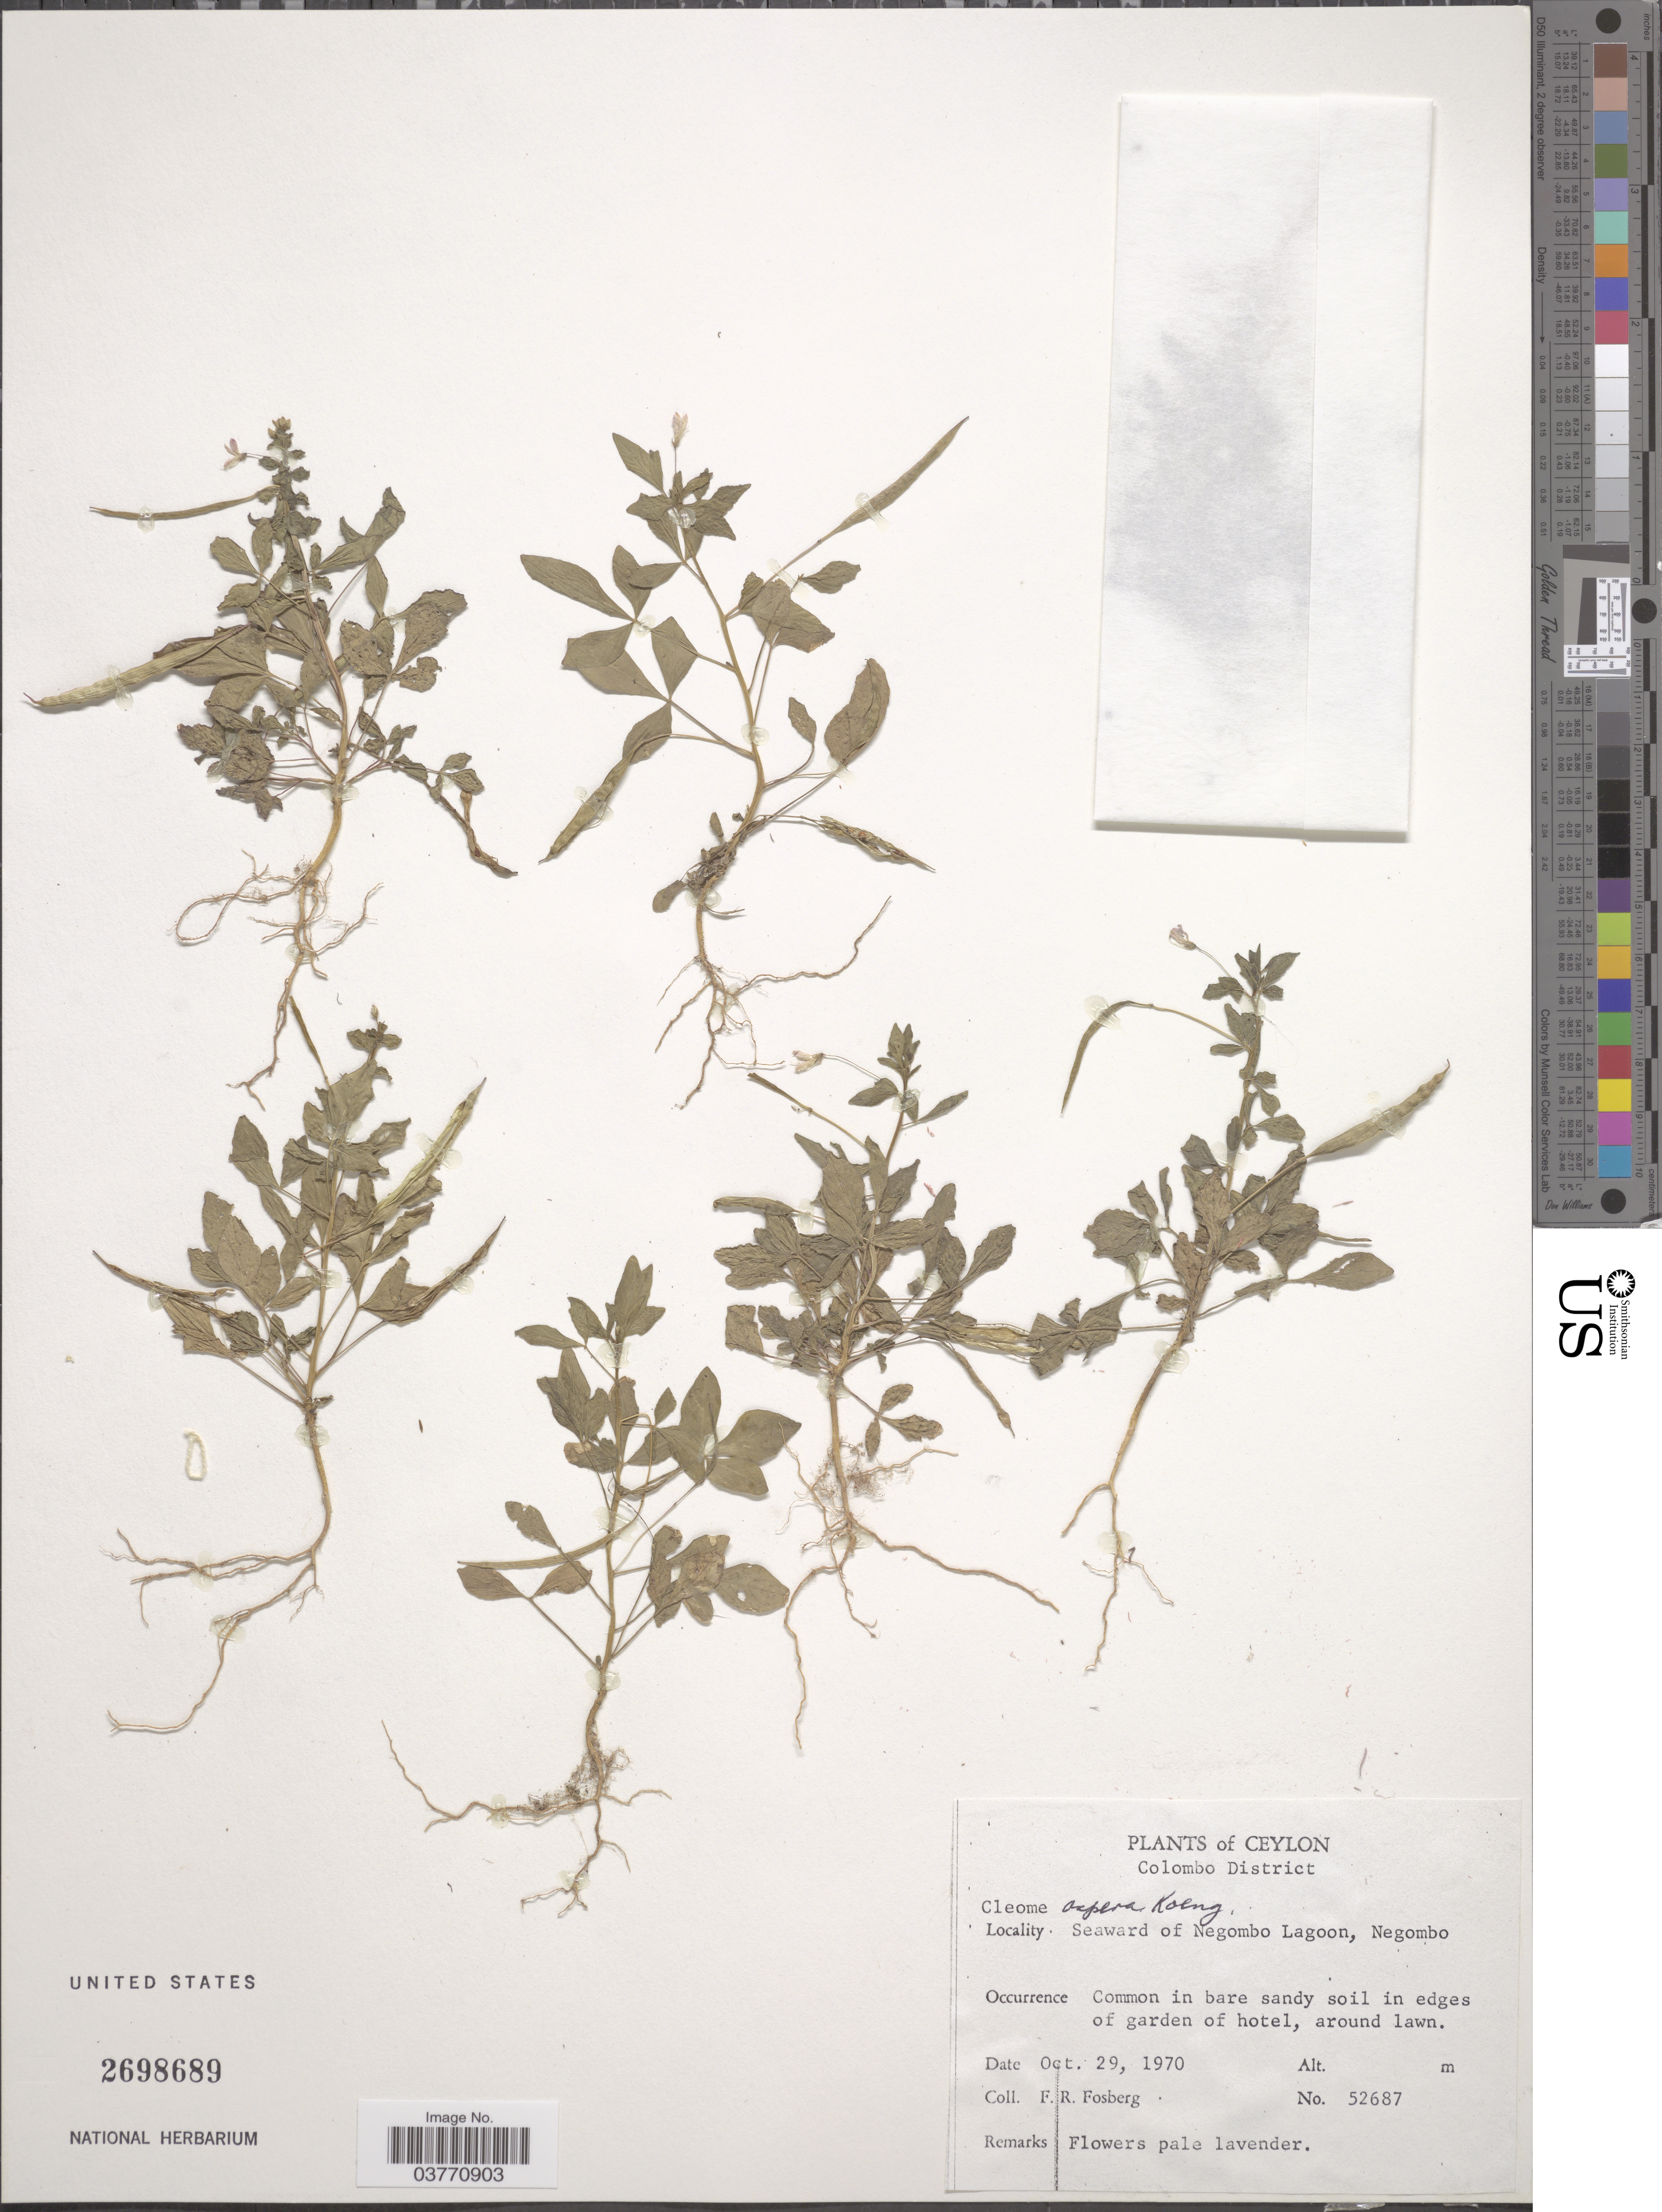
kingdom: Plantae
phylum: Tracheophyta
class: Magnoliopsida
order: Brassicales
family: Cleomaceae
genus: Sieruela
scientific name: Sieruela rutidosperma var. rutidosperma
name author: (DC.) Roalson & J.C. Hall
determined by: Strong, Mark T., (BOT), Smithsonian Institution - National Museum of Natural History (UNITED STATES)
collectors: F. R. Fosberg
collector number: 52687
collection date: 1970-10-29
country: Sri Lanka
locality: Ceylon. Colombo District. Seaward of Negombo Lagoon, Negombo.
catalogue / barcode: US 2698689